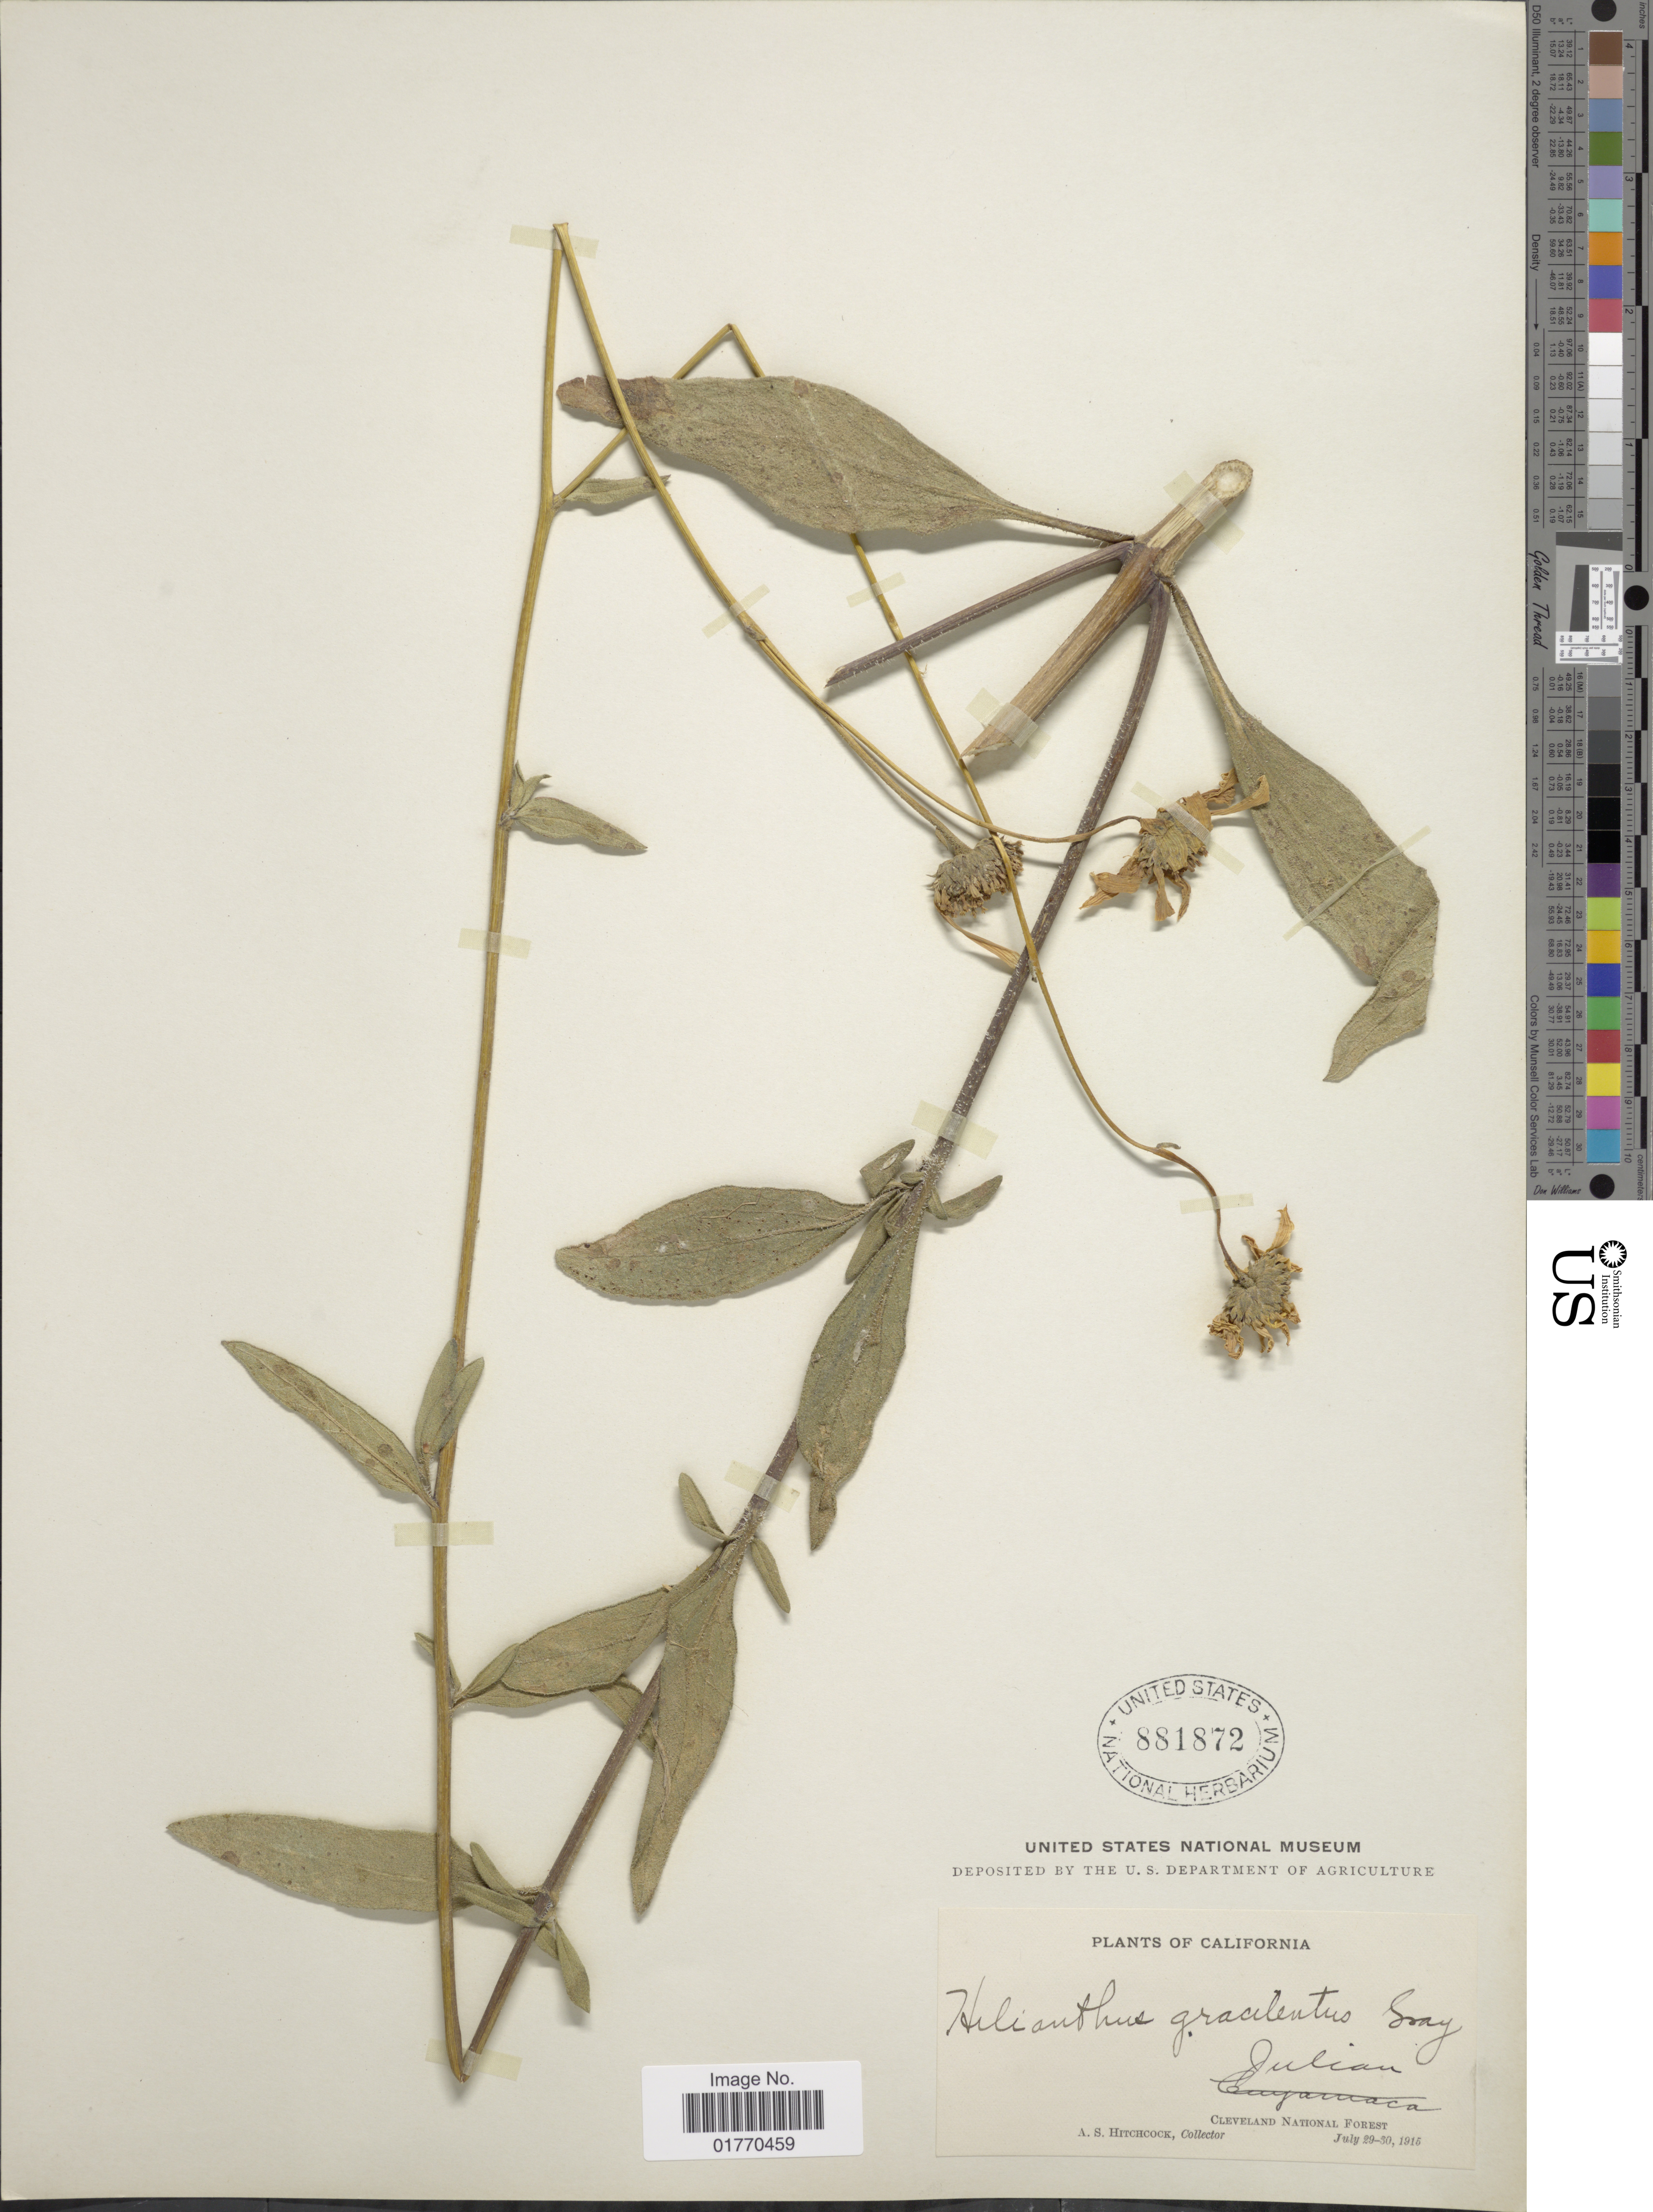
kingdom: Plantae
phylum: Tracheophyta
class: Magnoliopsida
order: Asterales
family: Asteraceae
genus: Helianthus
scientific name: Helianthus gracilentus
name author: A. Gray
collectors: A. S. Hitchcock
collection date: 1915-07-29/1915-07-30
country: United States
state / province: California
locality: Julian, Cleveland National Forest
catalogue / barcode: US 881872